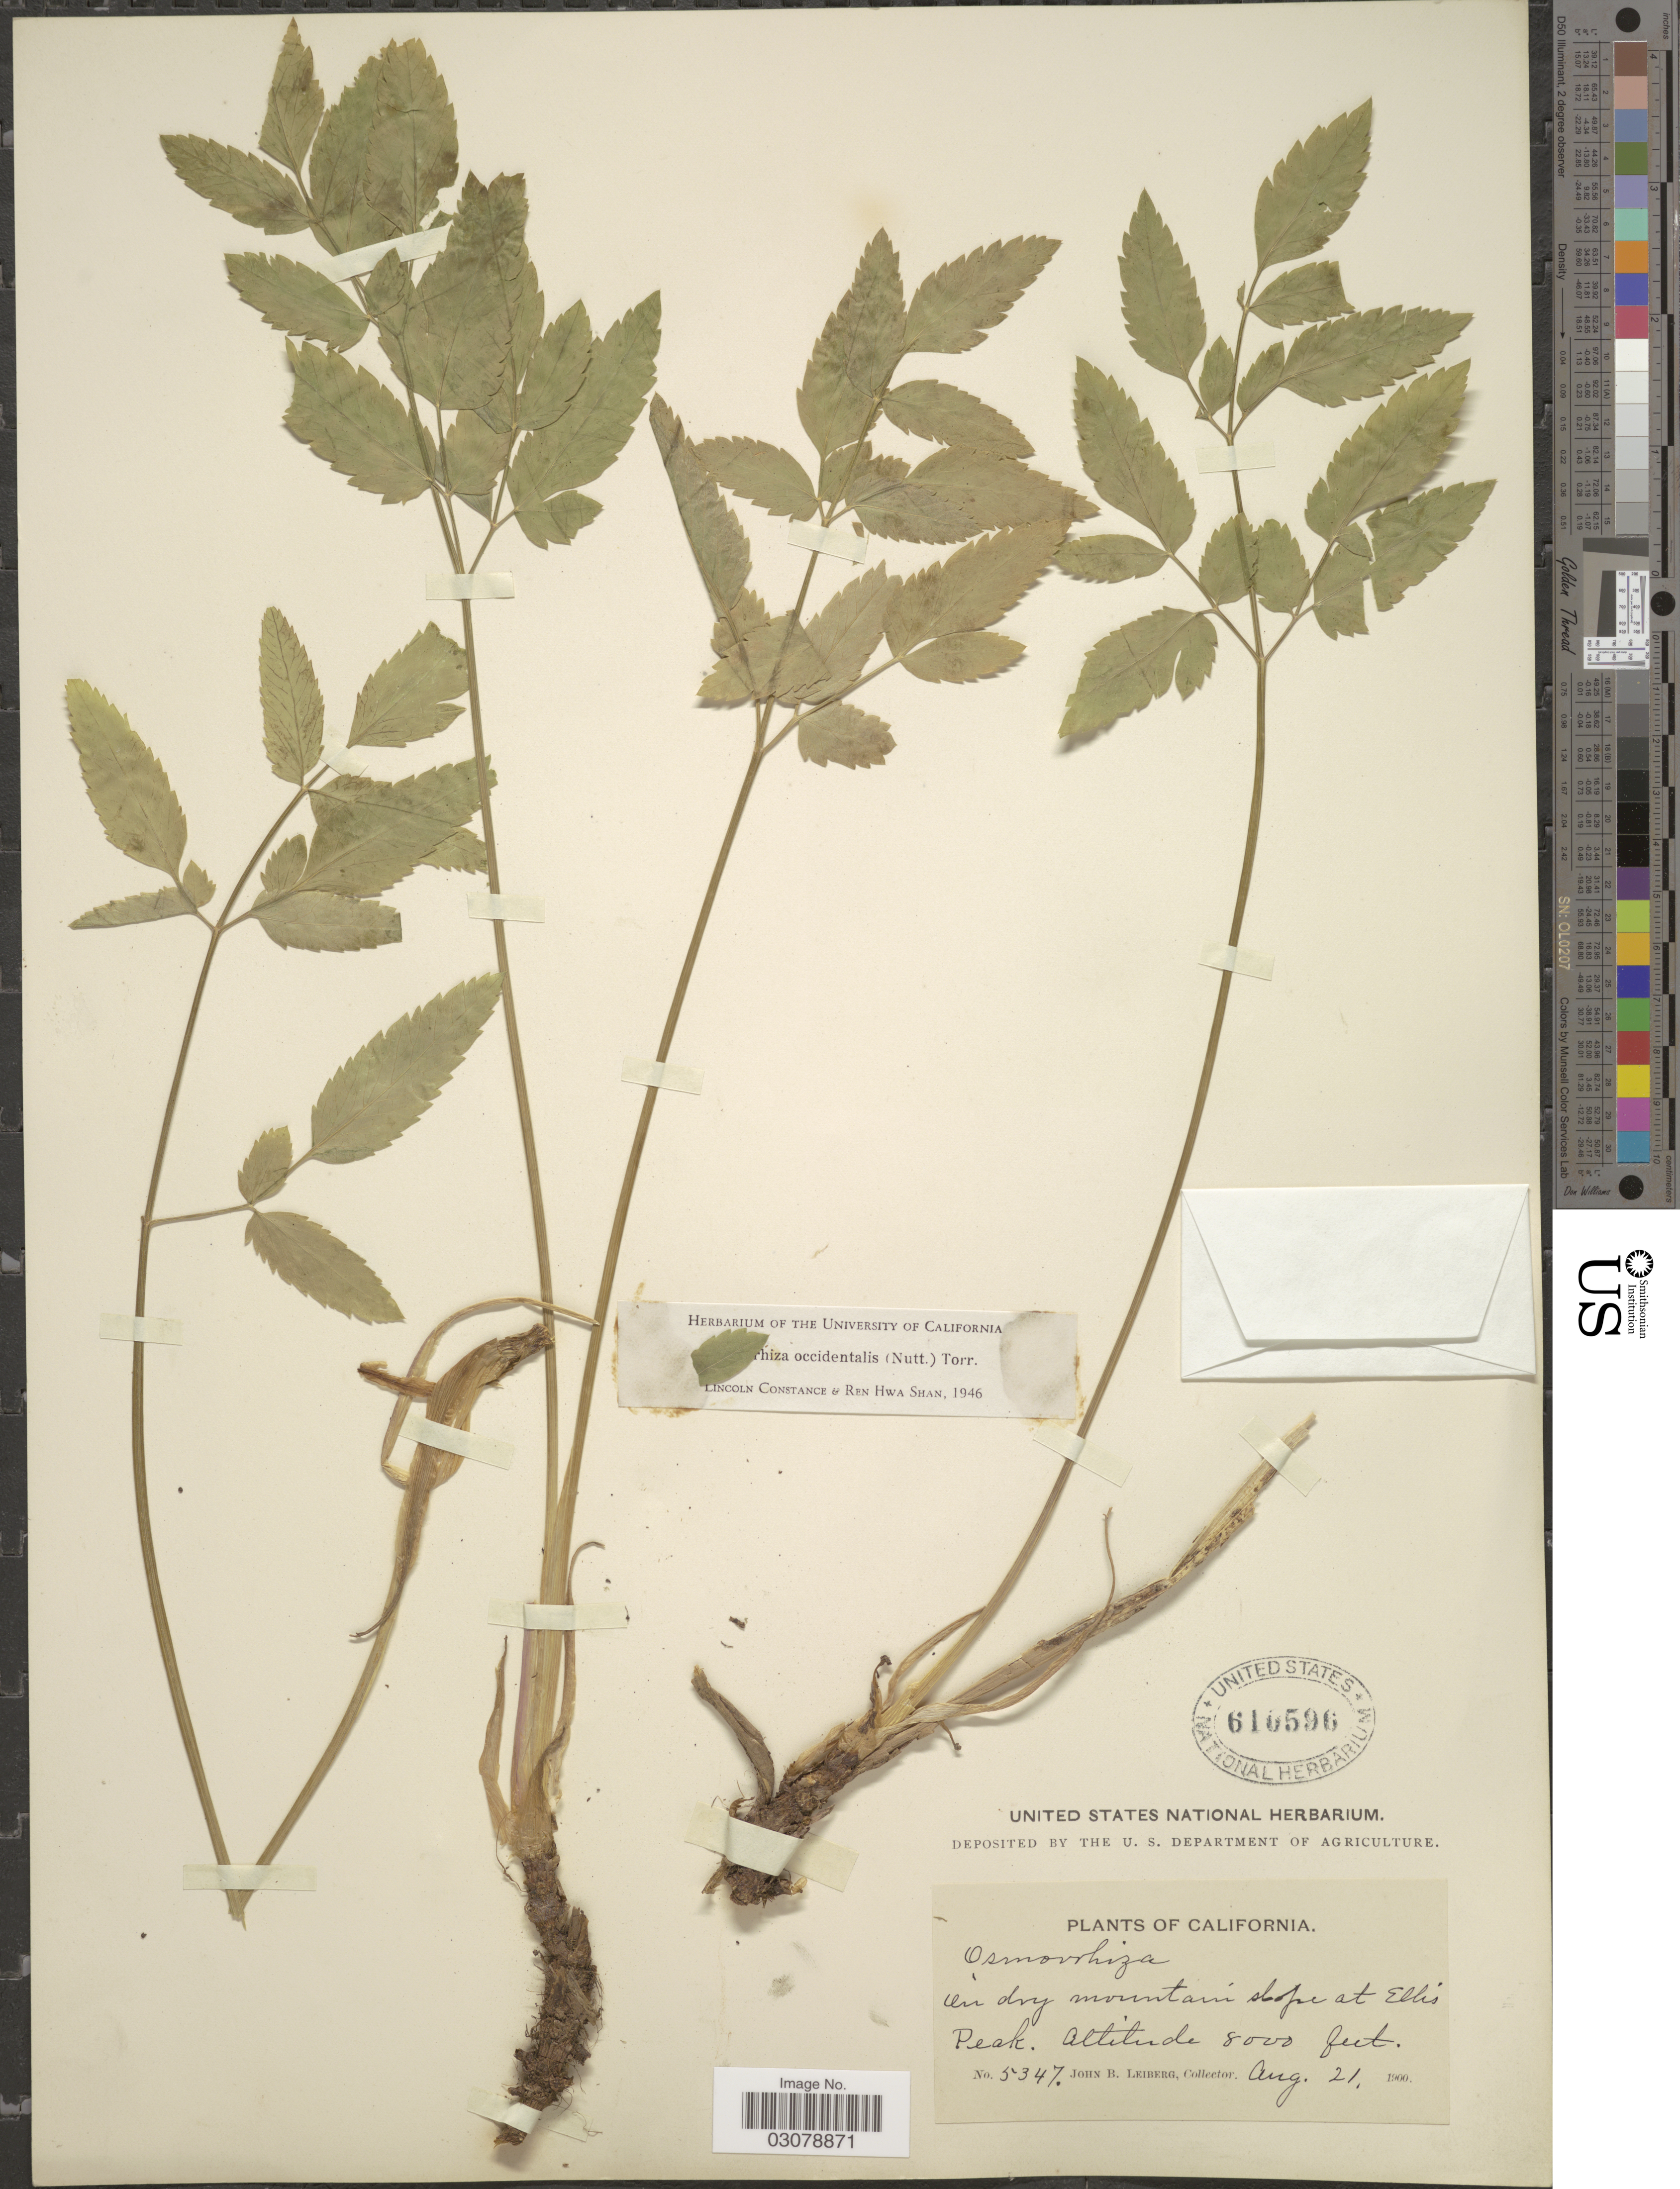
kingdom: Plantae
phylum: Tracheophyta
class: Magnoliopsida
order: Apiales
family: Apiaceae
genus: Osmorhiza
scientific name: Osmorhiza occidentalis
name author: (Nutt.) Torr.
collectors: J. B. Leiberg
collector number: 5347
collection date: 1900-08-21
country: United States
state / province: California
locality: On dry mountain slope at Ellis Peak.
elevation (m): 2438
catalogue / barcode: US 610596